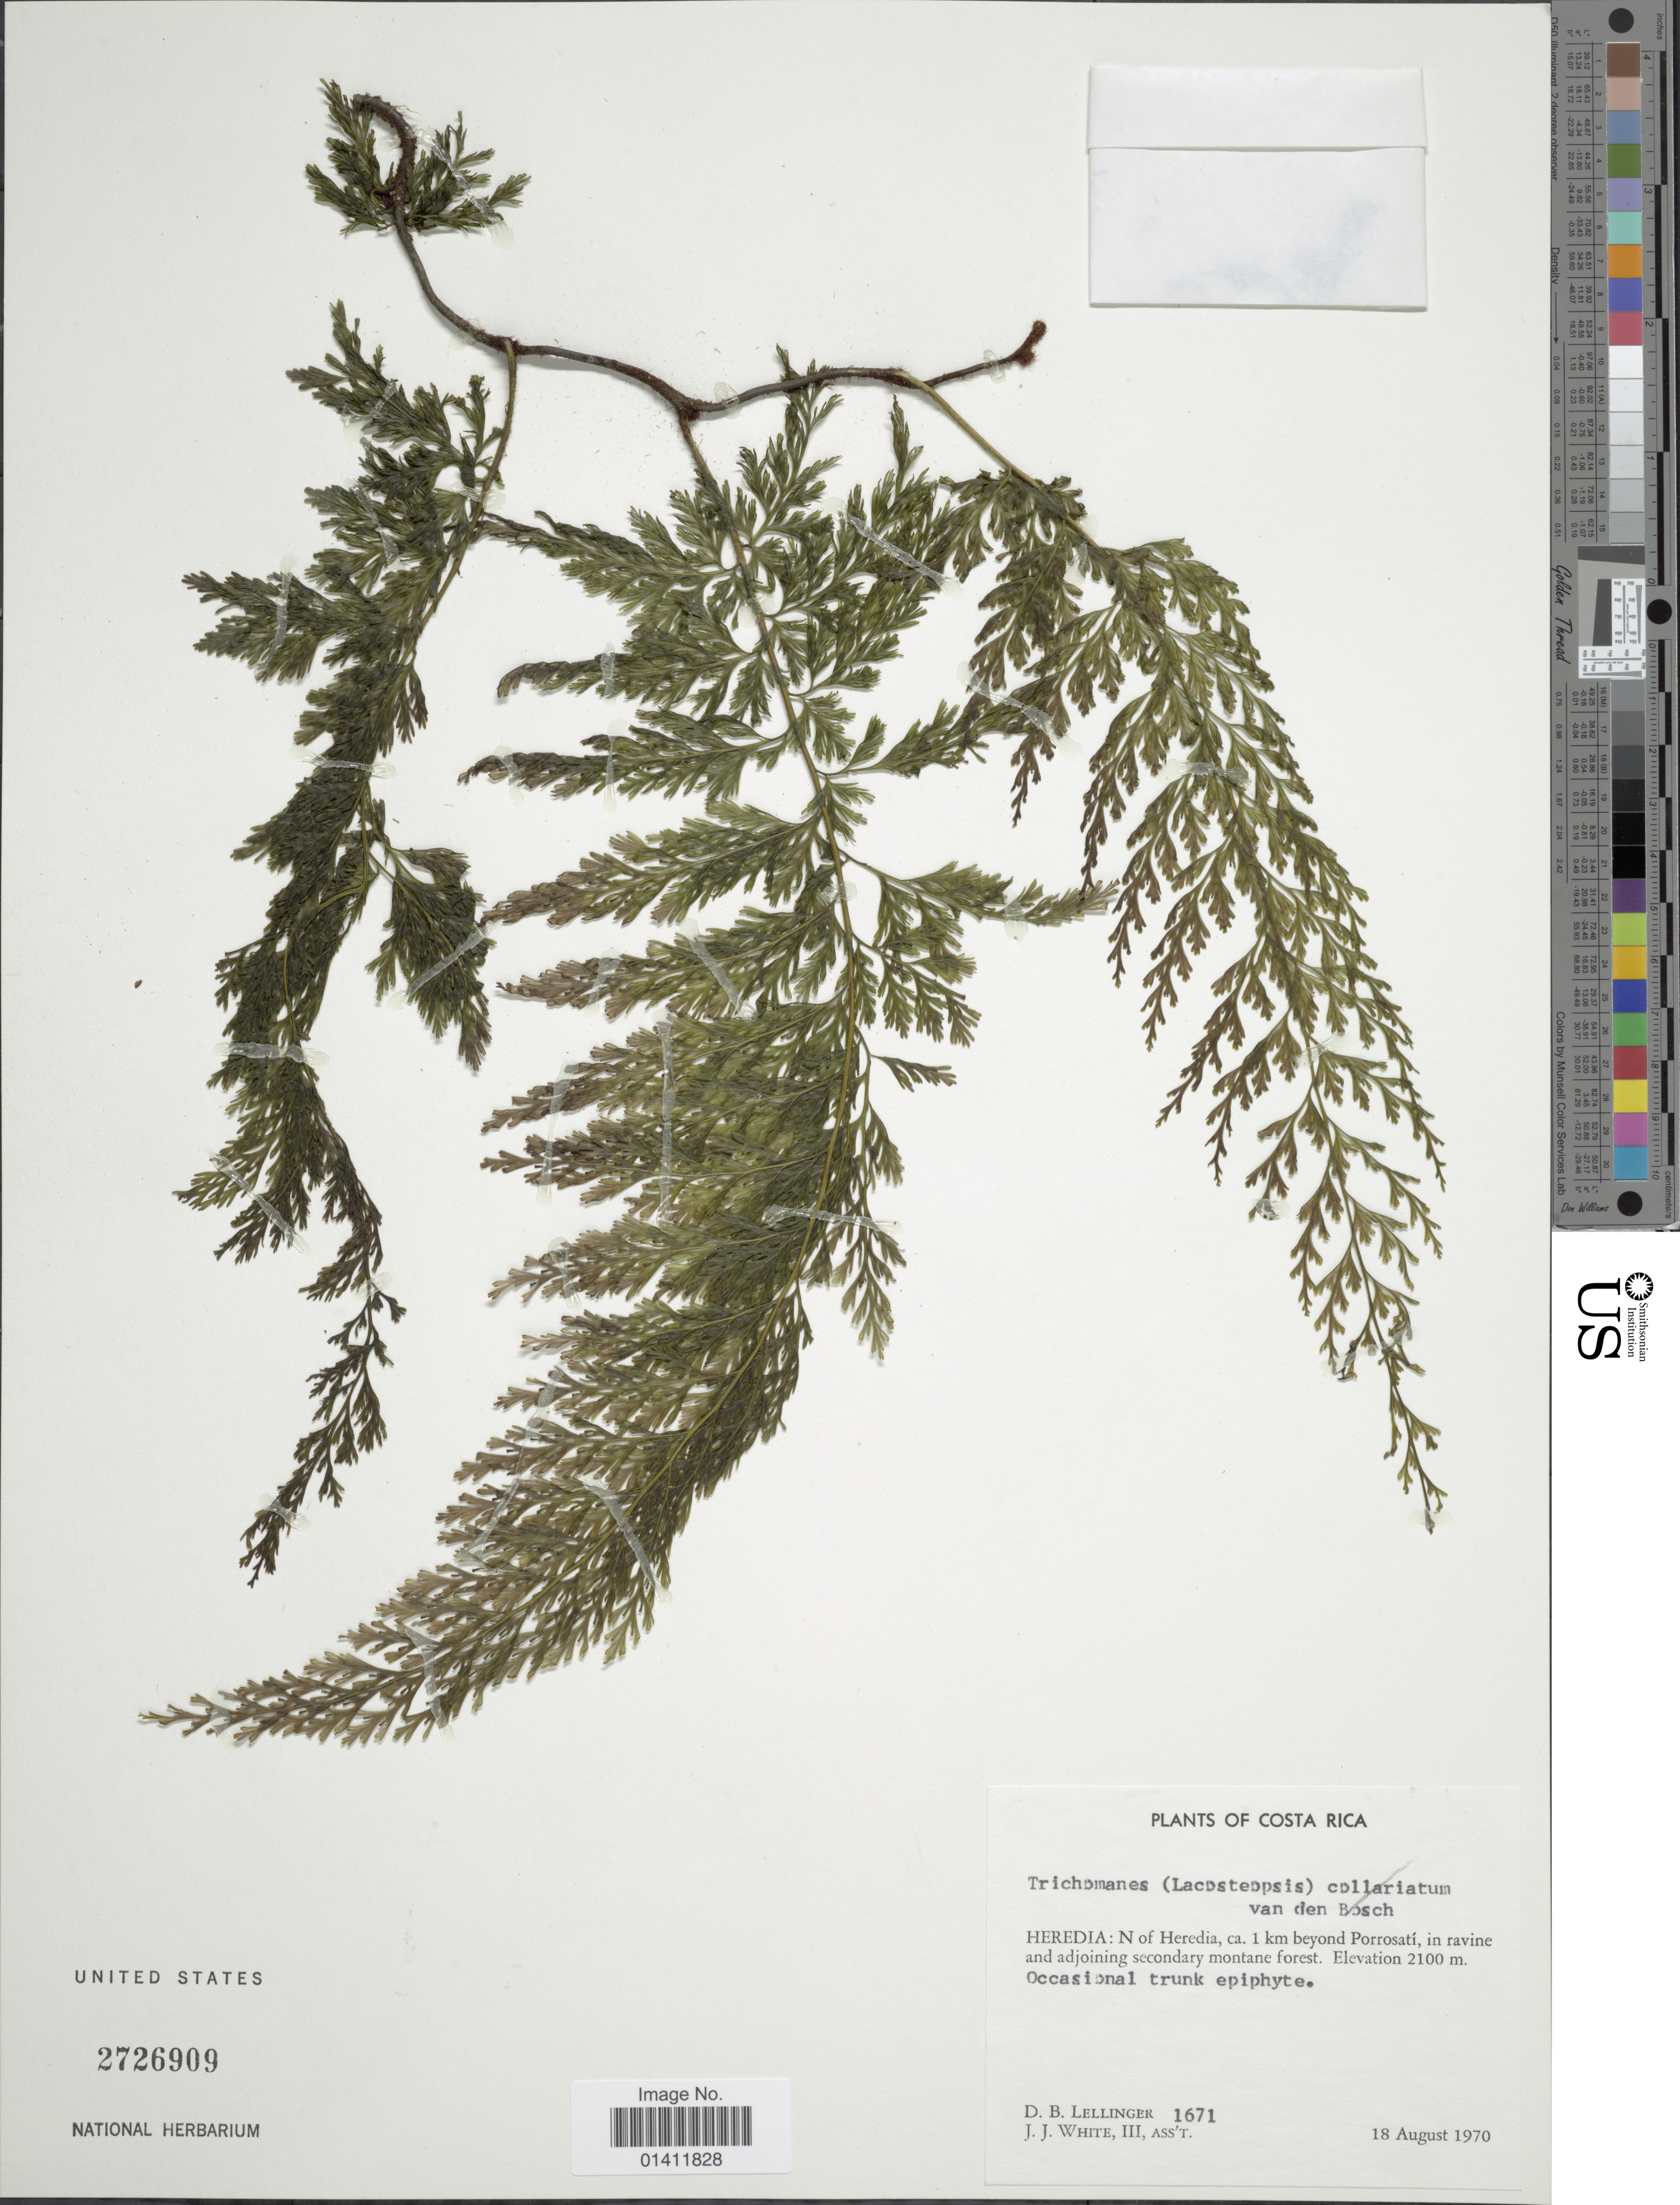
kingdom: Plantae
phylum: Tracheophyta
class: Polypodiopsida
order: Hymenophyllales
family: Hymenophyllaceae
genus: Vandenboschia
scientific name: Vandenboschia radicans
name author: (Sw.) Copel.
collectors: D. B. Lellinger & J. J. White III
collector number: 1671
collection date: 1970-08-18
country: Costa Rica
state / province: Heredia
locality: N of Heredia, ca. 1 km beyond Porrosati.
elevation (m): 2100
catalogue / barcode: US 2726909